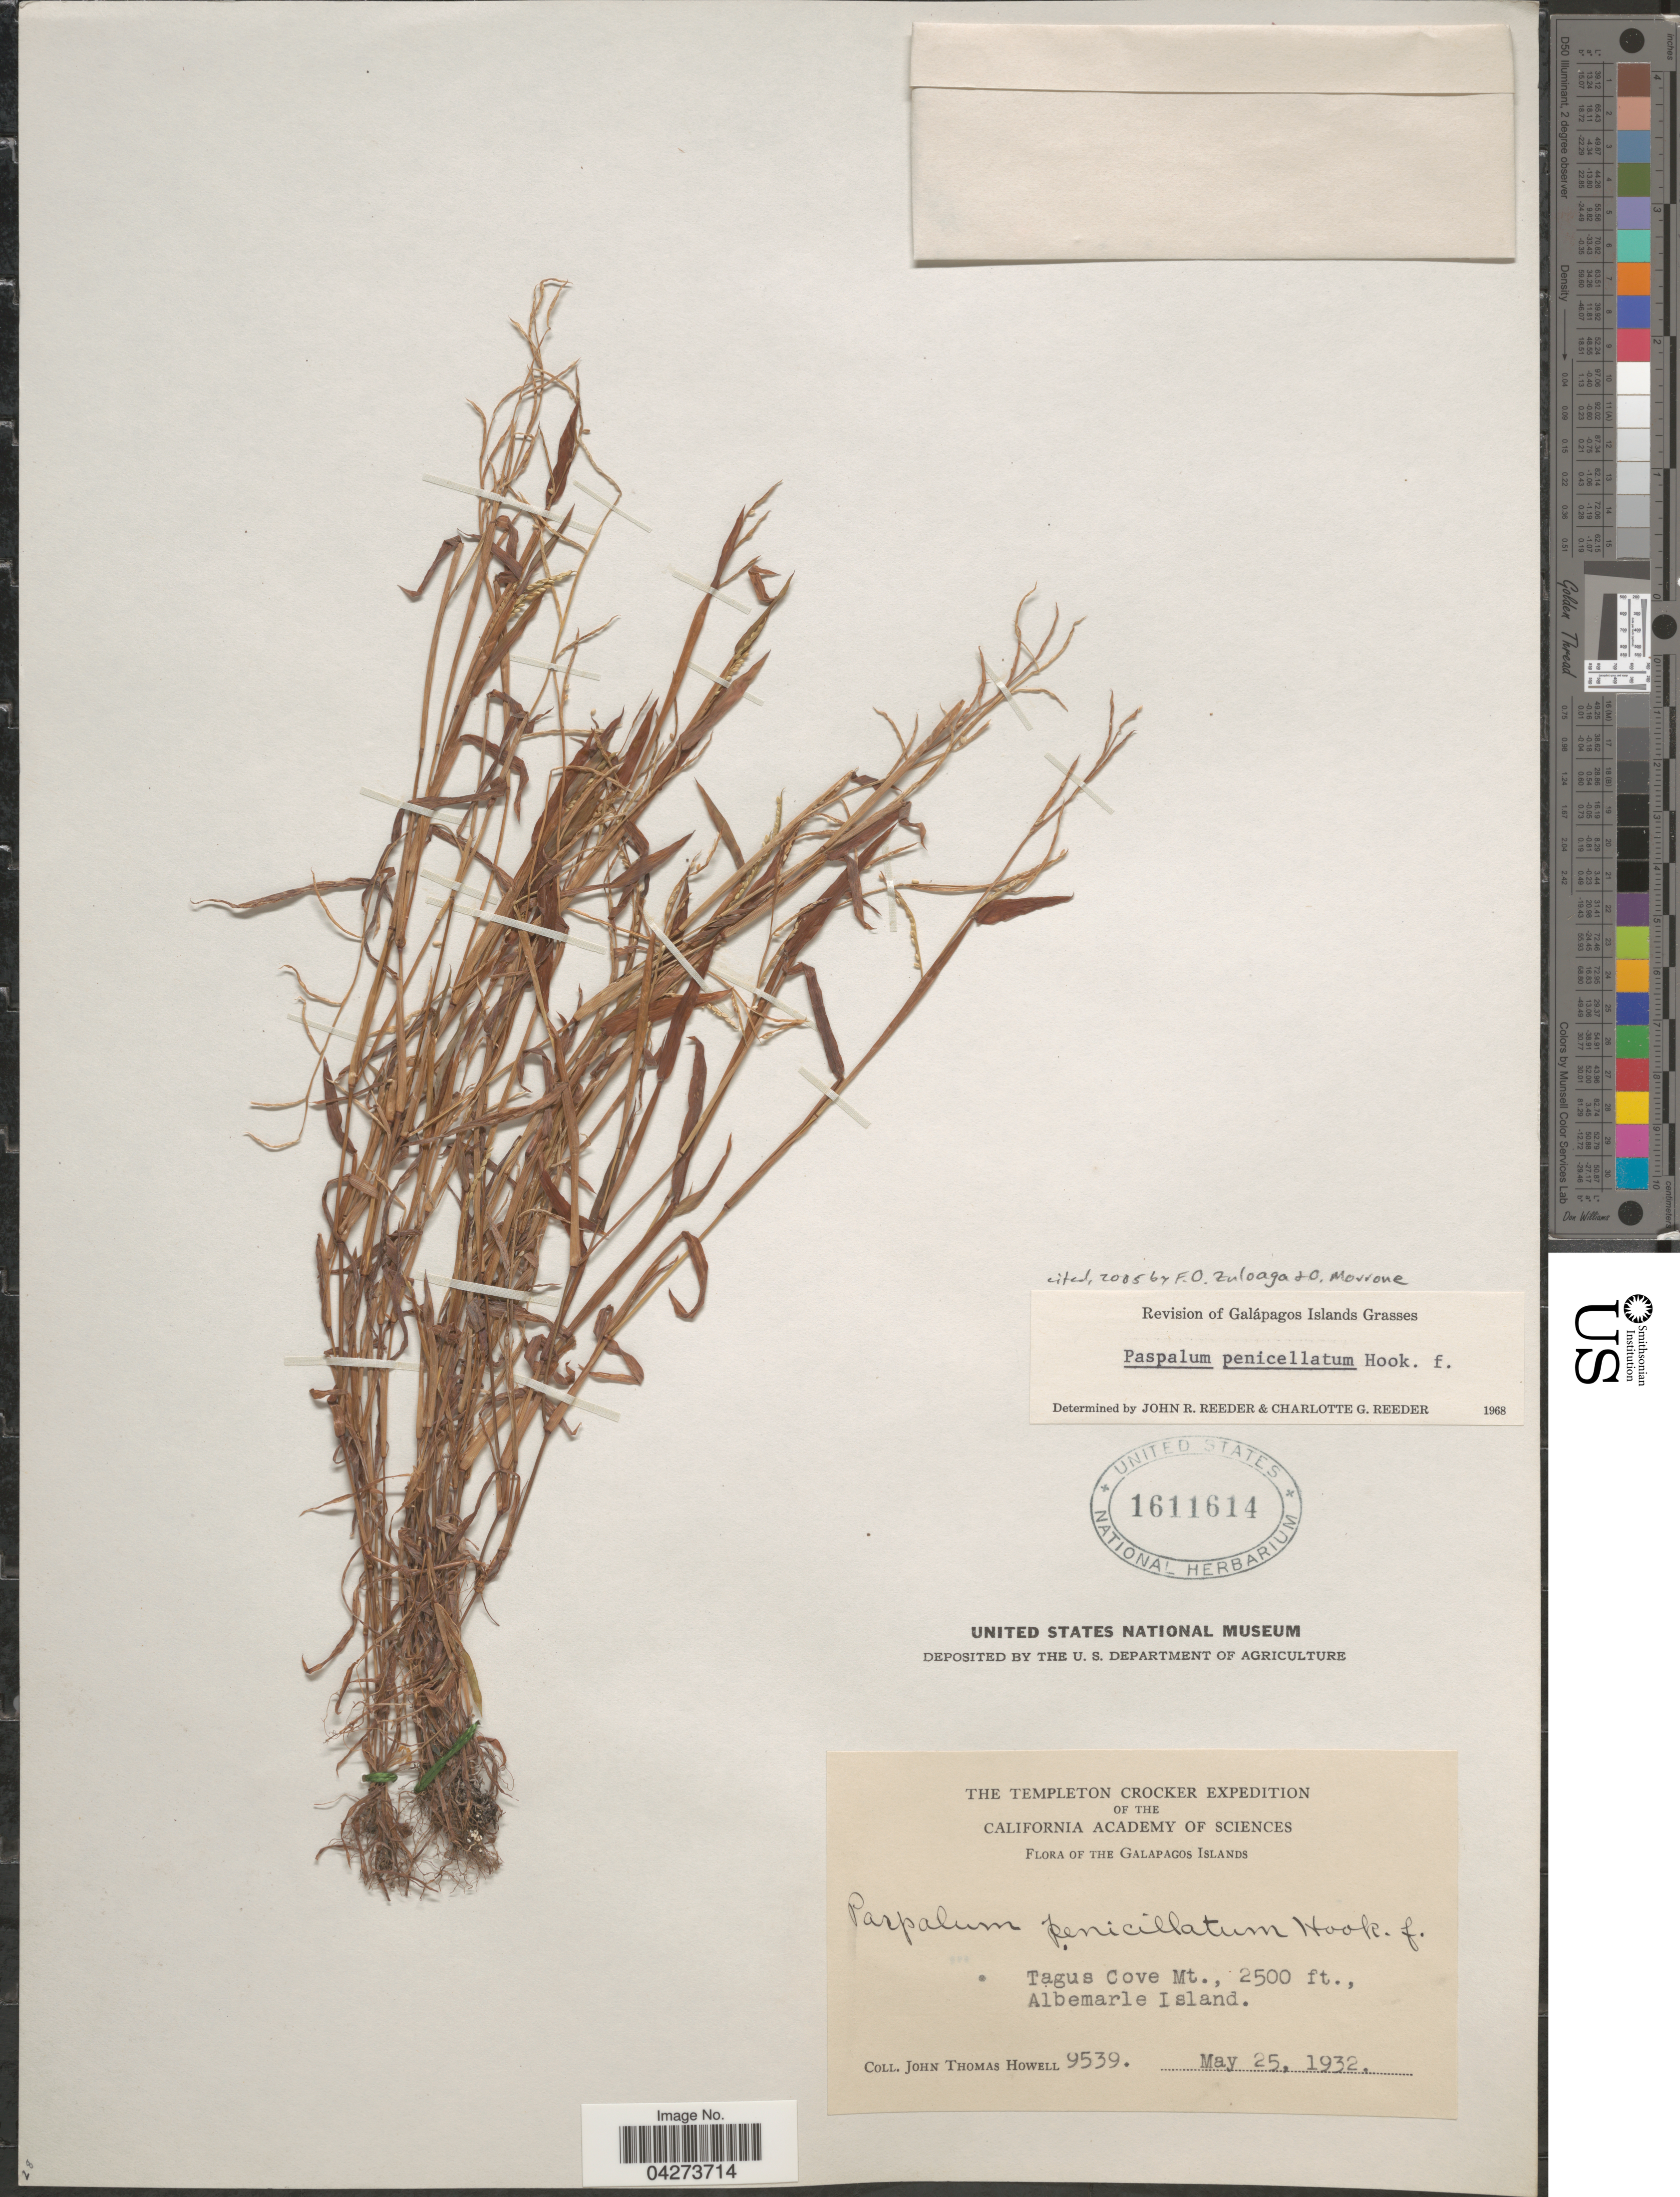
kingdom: Plantae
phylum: Tracheophyta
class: Liliopsida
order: Poales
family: Poaceae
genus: Paspalum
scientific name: Paspalum penicillatum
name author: Hook. f.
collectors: J. T. Howell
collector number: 9539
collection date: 1932-05-25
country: Ecuador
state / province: Colón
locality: The Templeton Croker Expedition. The Galapagos Islands. Tagus Cove Mt., Albemarle Island.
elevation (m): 762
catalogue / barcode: US 1611614